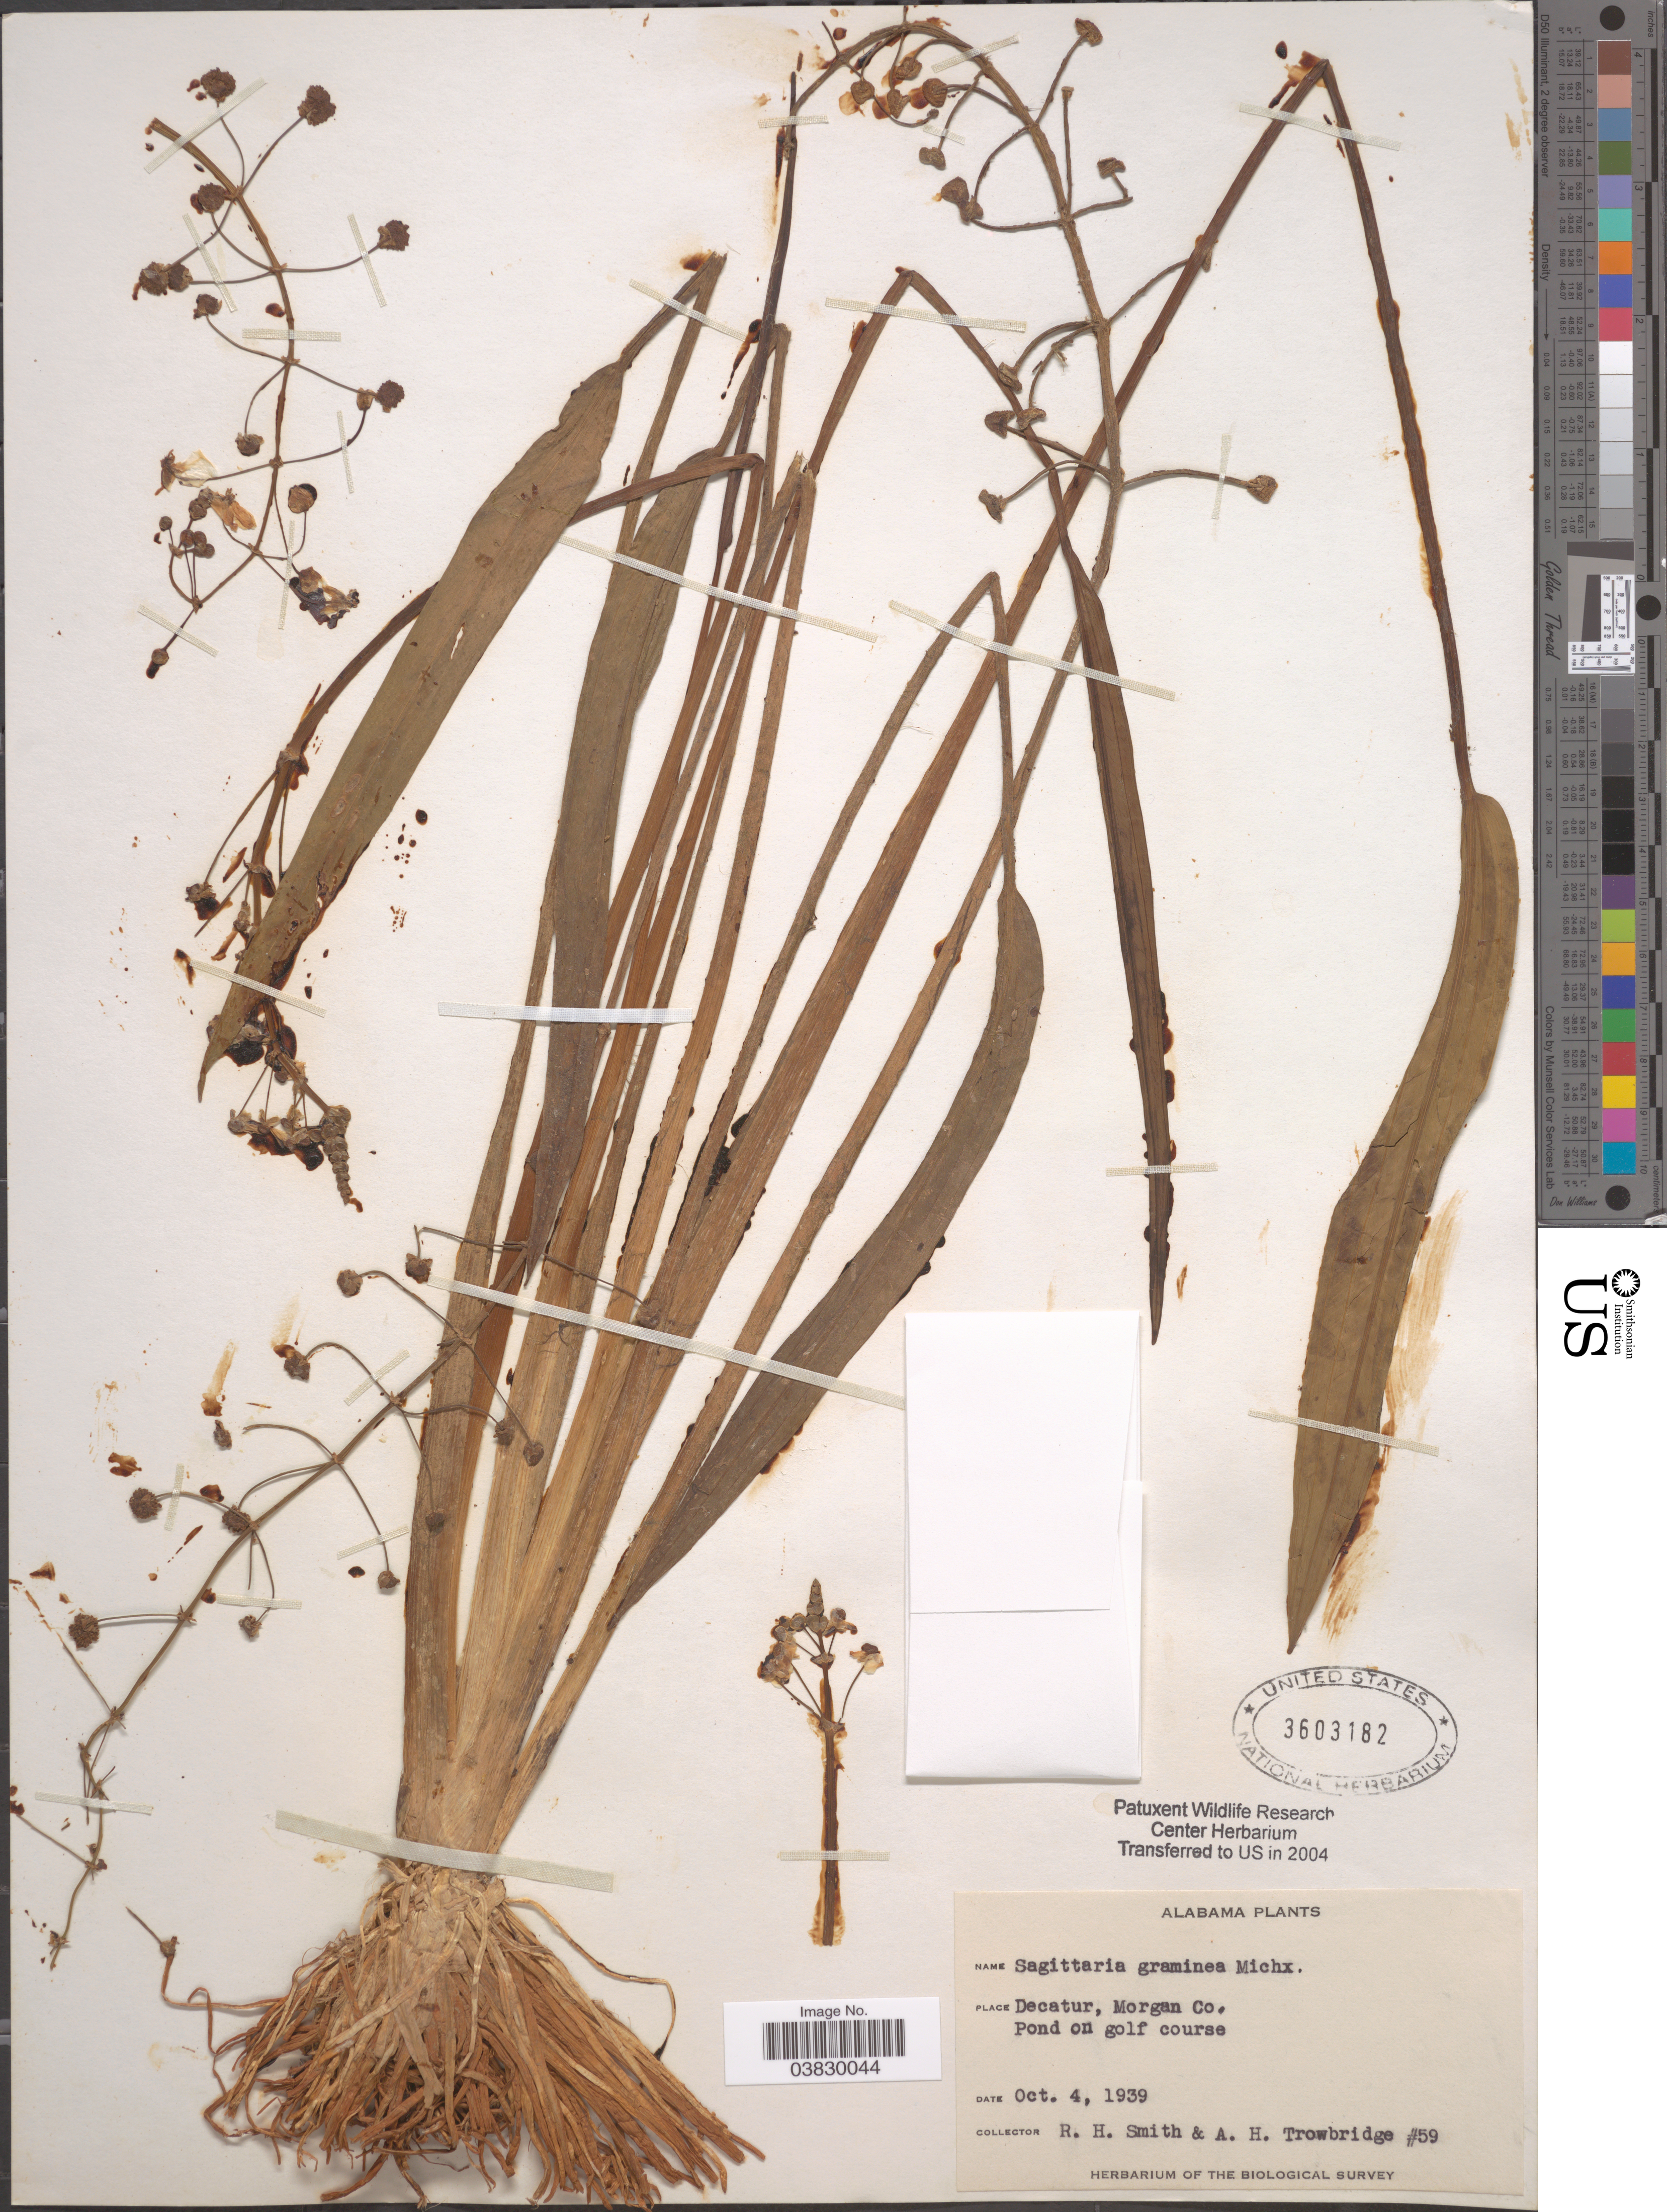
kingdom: Plantae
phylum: Tracheophyta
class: Liliopsida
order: Alismatales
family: Alismataceae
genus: Sagittaria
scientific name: Sagittaria graminea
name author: Michx.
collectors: R. H. Smith & A. H. Trowbridge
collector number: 59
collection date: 1939-10-04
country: United States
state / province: Alabama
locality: Decatur, Morgan Co. Pond on golf course.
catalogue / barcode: US 3603182